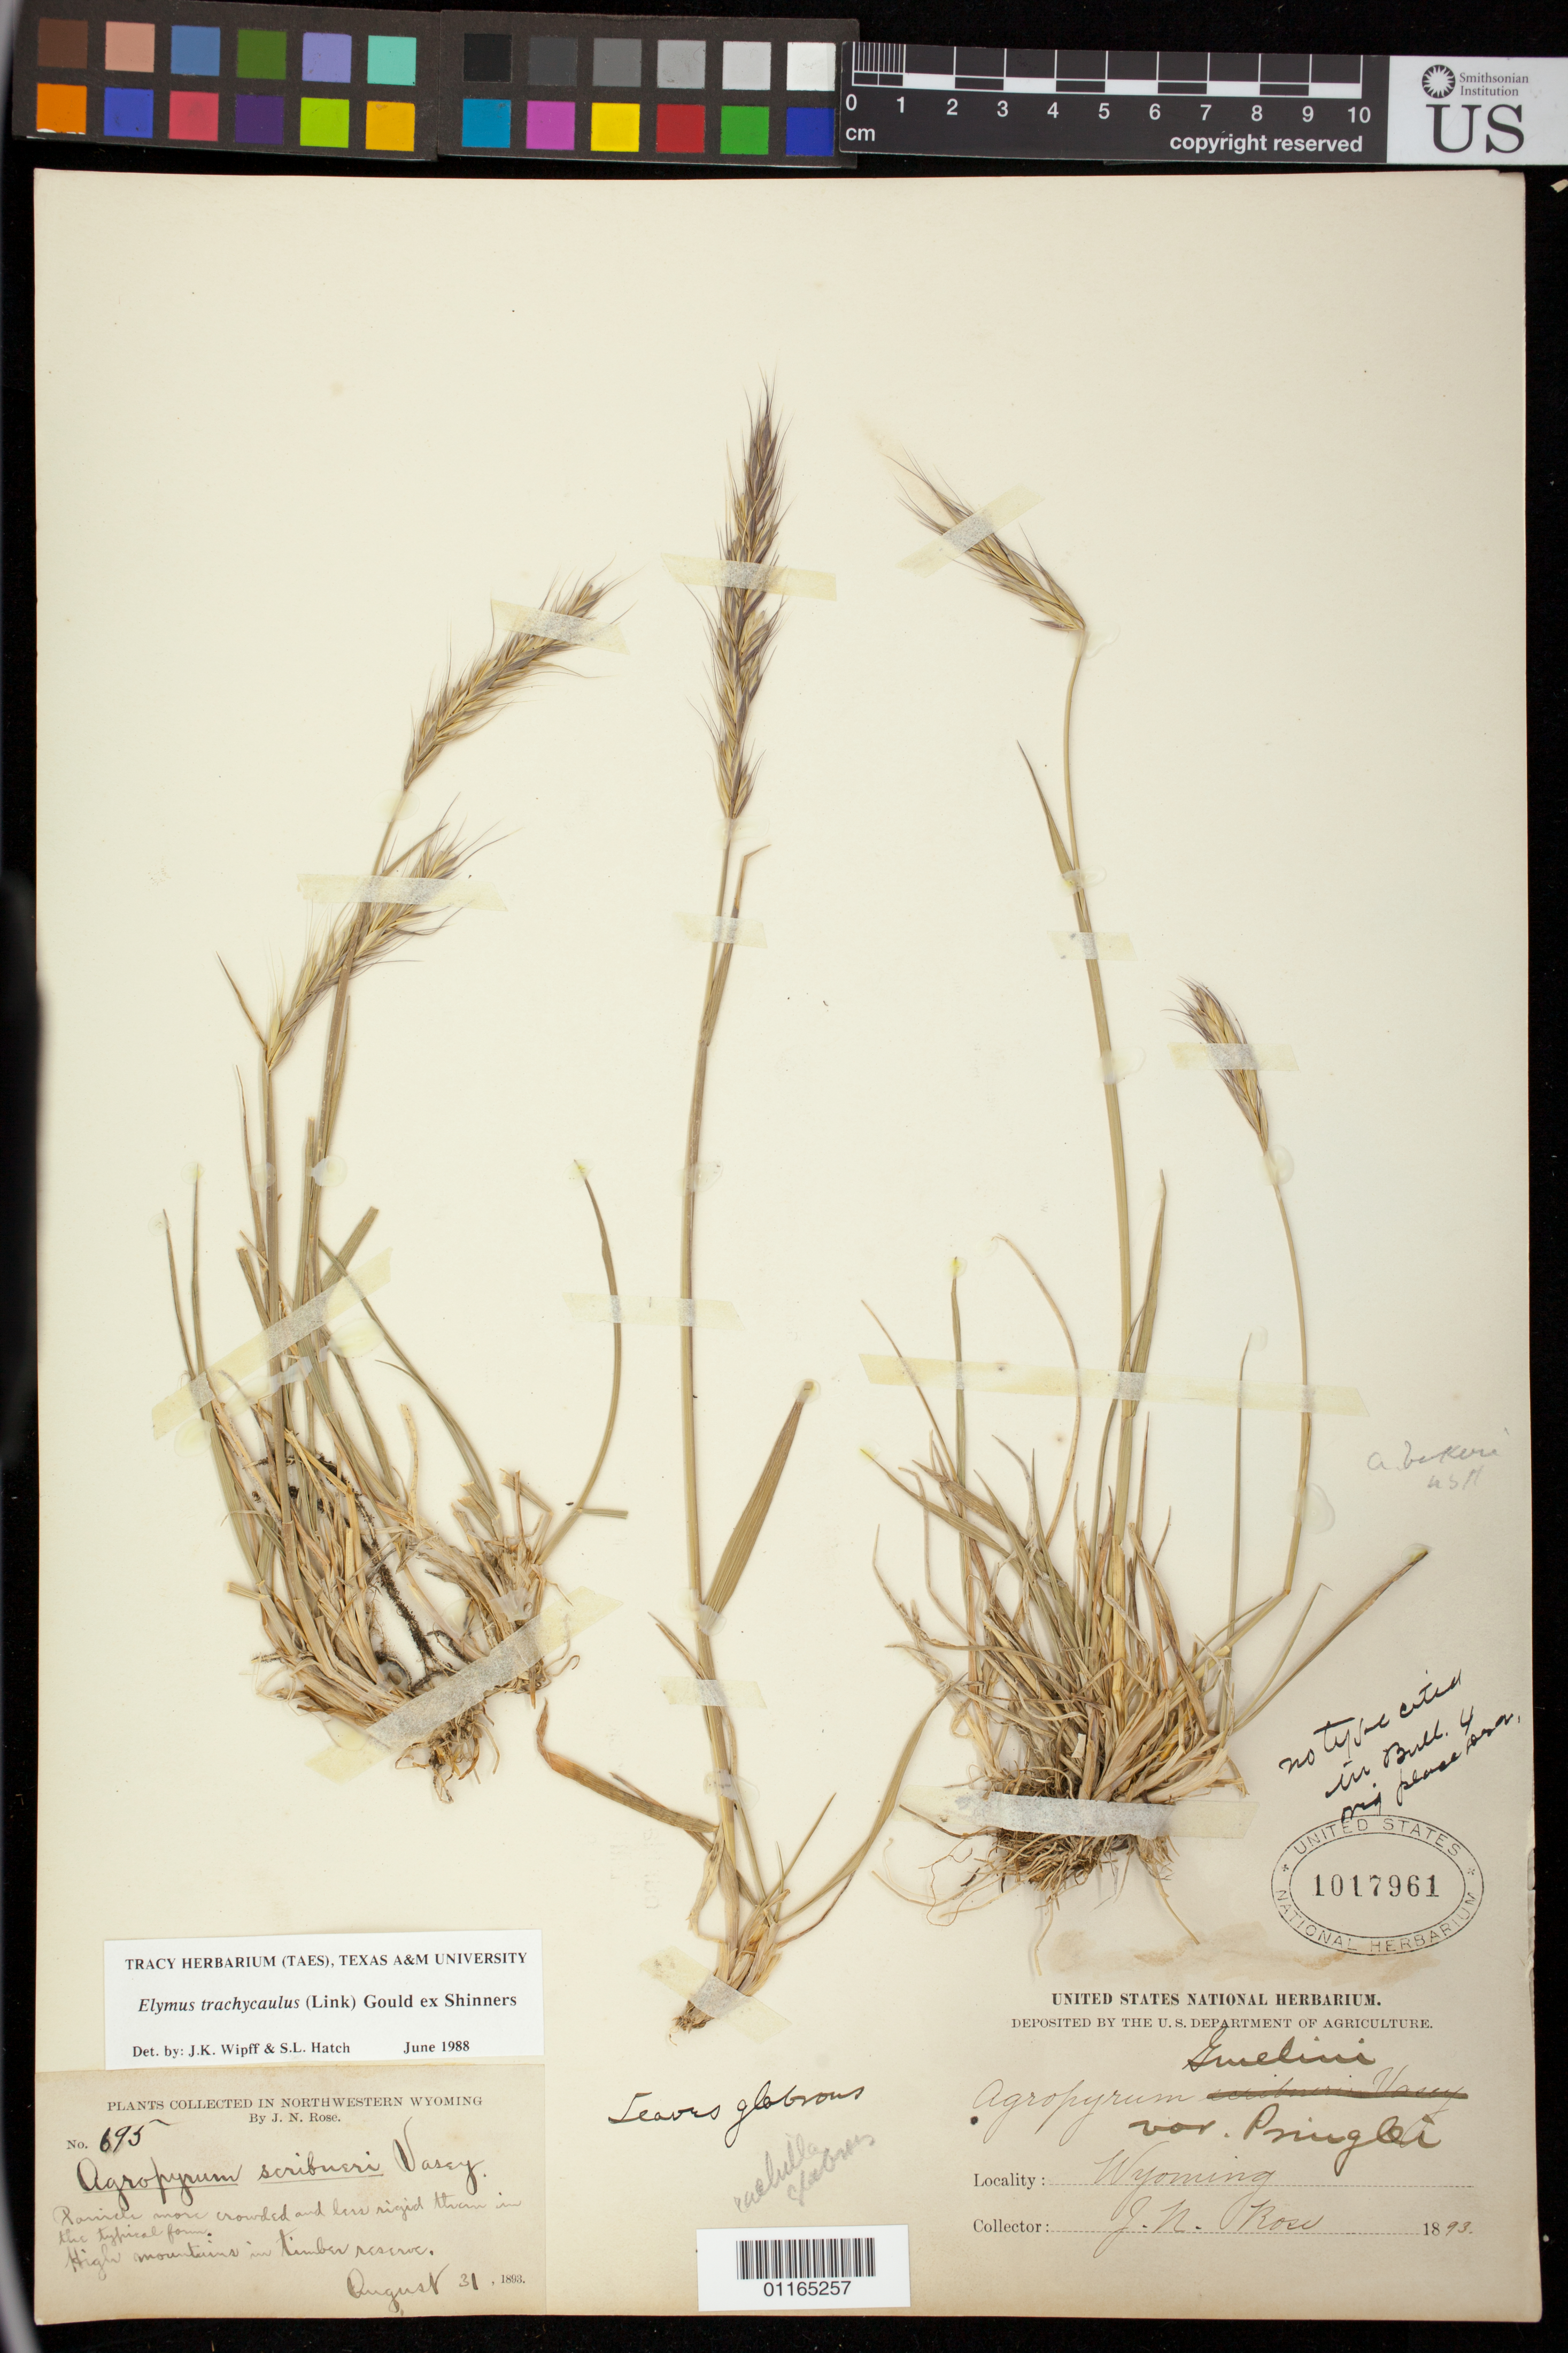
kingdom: Plantae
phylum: Tracheophyta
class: Liliopsida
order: Poales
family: Poaceae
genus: Agropyron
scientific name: Agropyron gmelinii var. pringlei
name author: Scribn. & J.G. Sm.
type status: Syntype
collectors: J. N. Rose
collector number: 695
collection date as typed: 31 Aug 1893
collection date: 1893-08-31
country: United States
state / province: Wyoming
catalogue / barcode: US 1017961